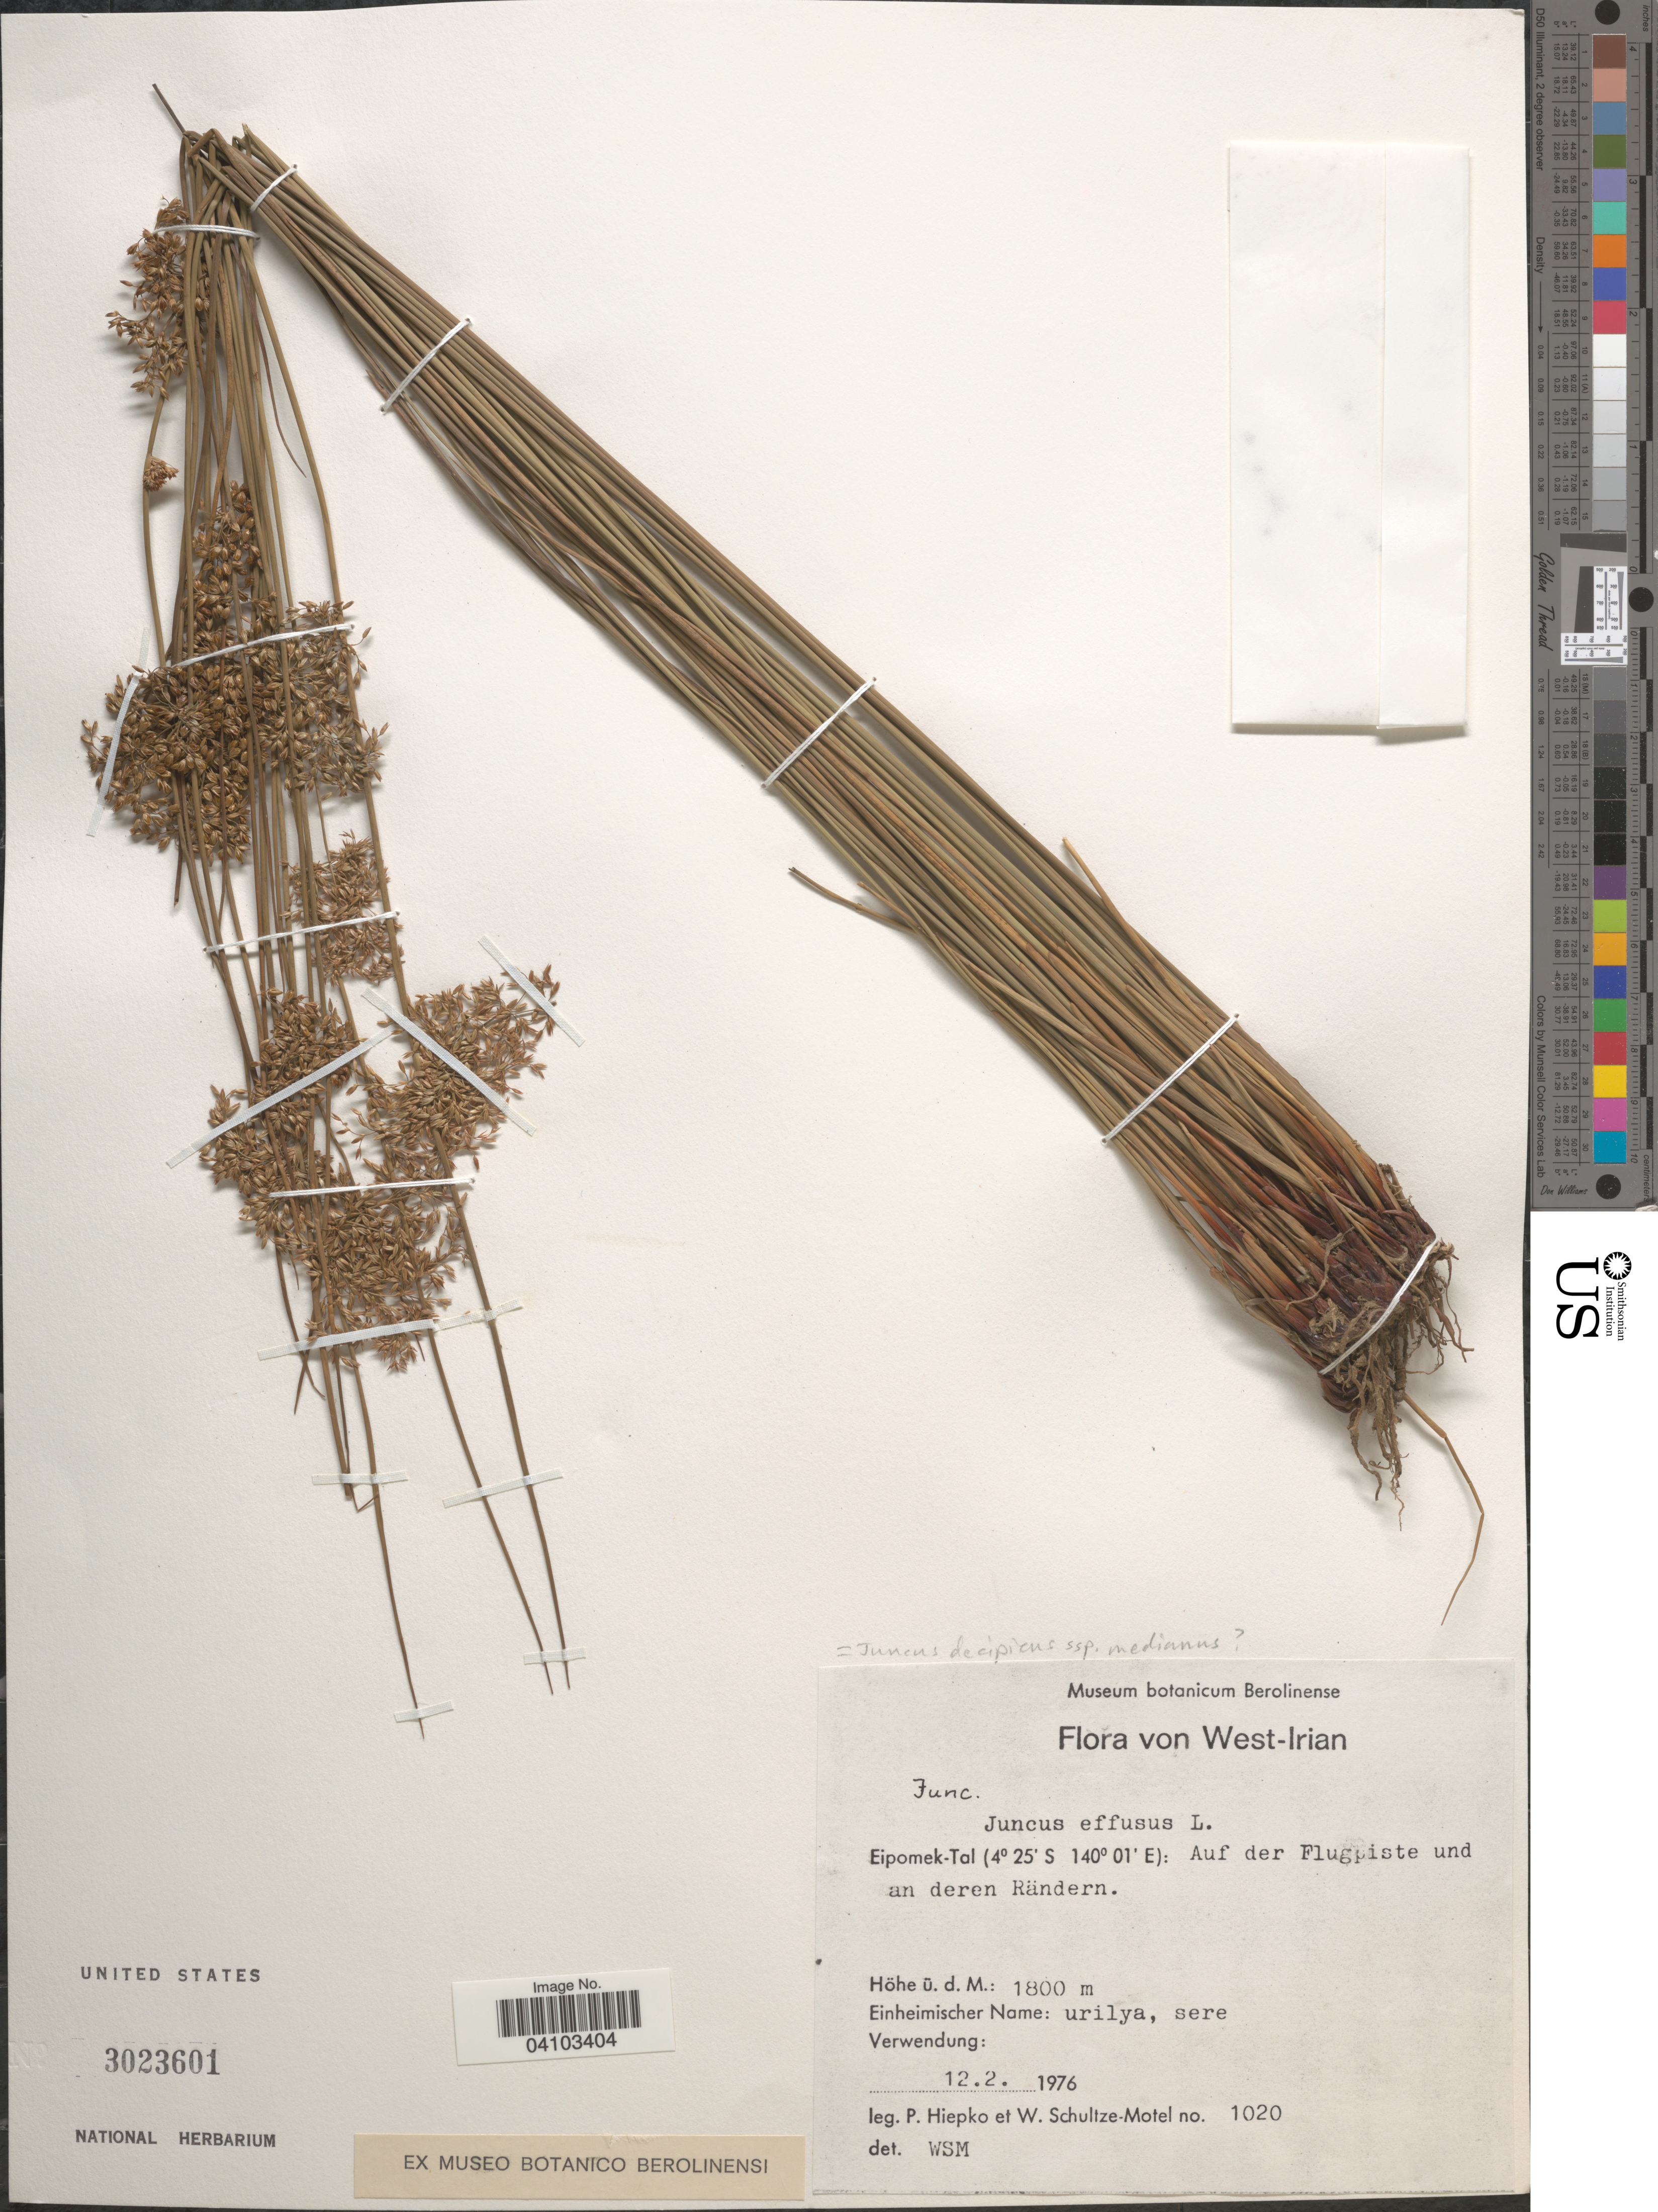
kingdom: Plantae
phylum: Tracheophyta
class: Liliopsida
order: Poales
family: Juncaceae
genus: Juncus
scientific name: Juncus decipiens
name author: (Buchenau) Nakai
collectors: P. H. Hiepko & W. Schultze-Motel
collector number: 1020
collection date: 1976-02-12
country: Indonesia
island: New Guinea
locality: West-Irian. Eipomek-Tal: Auf der Flugpiste und an deren Rändern.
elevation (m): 1800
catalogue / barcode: US 3023601